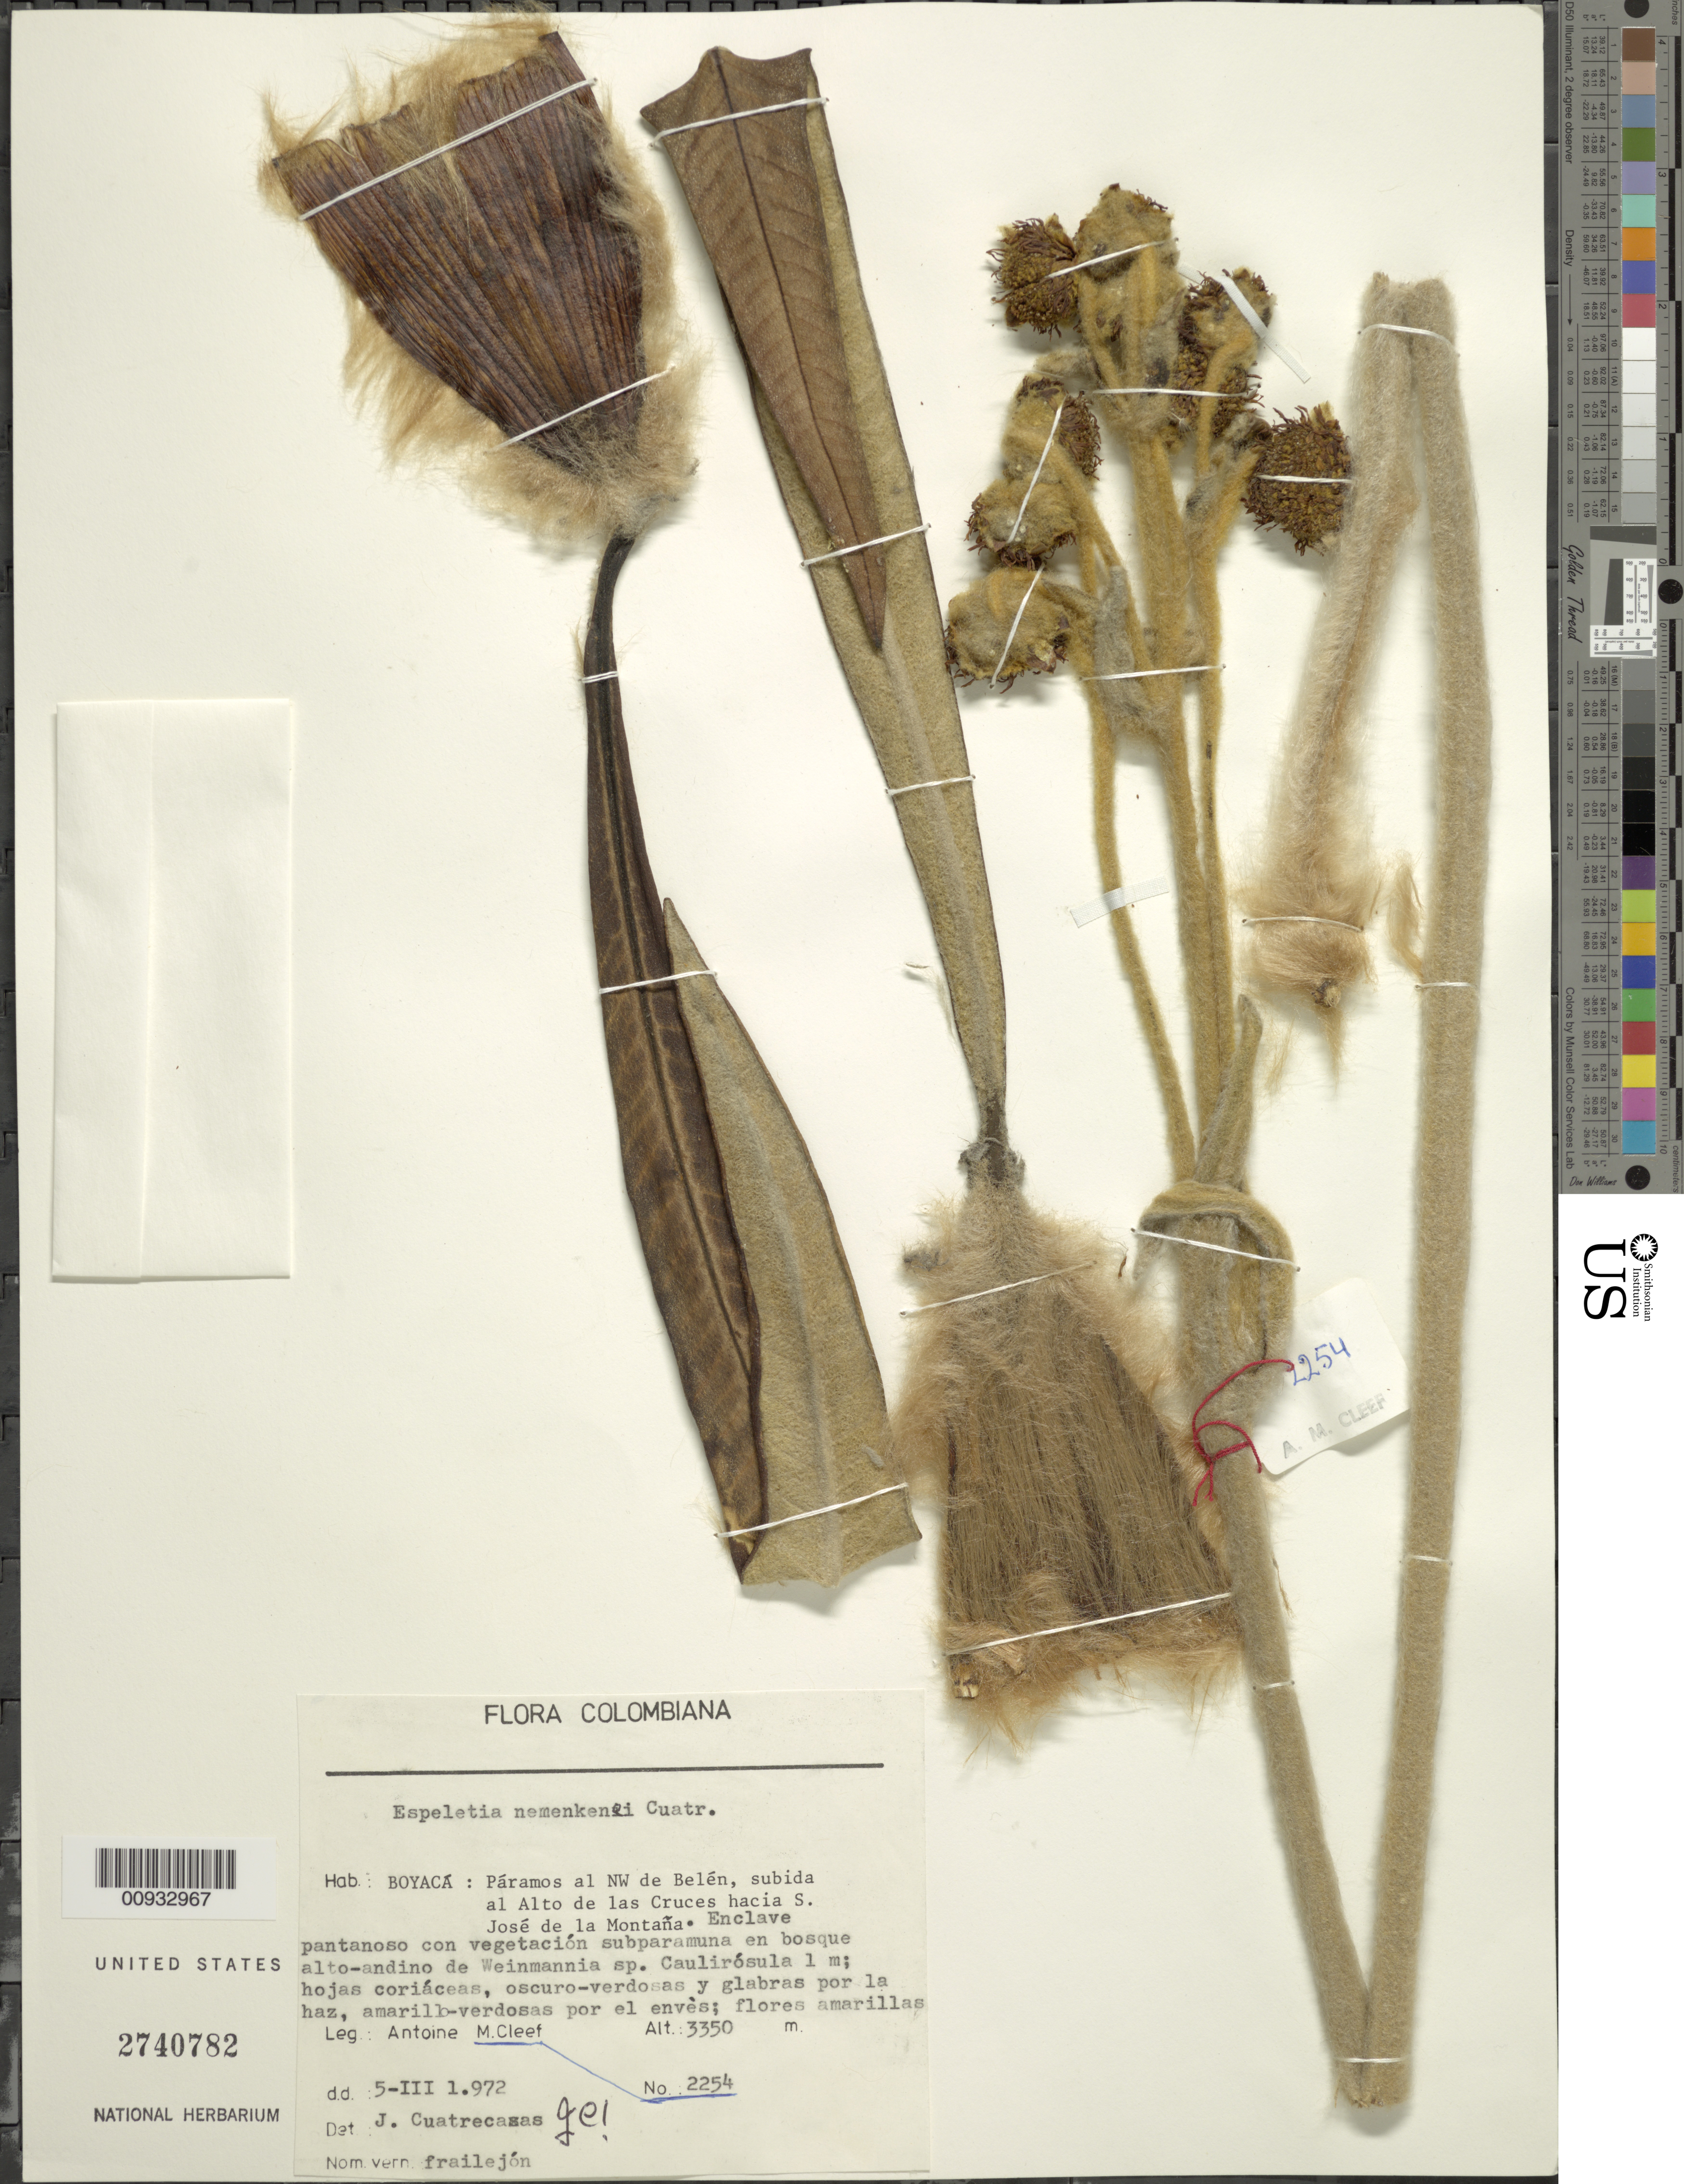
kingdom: Plantae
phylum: Tracheophyta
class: Magnoliopsida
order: Asterales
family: Asteraceae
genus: Espeletia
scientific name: Espeletia nemekenei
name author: Cuatrec.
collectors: A. M. Cleef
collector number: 2254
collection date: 1972-03-05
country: Colombia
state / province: Boyacá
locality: Paramo al NW de Belen, subida al Alto de las Cruces hacia S. Jose de la Montana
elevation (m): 3350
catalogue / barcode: US 2740782